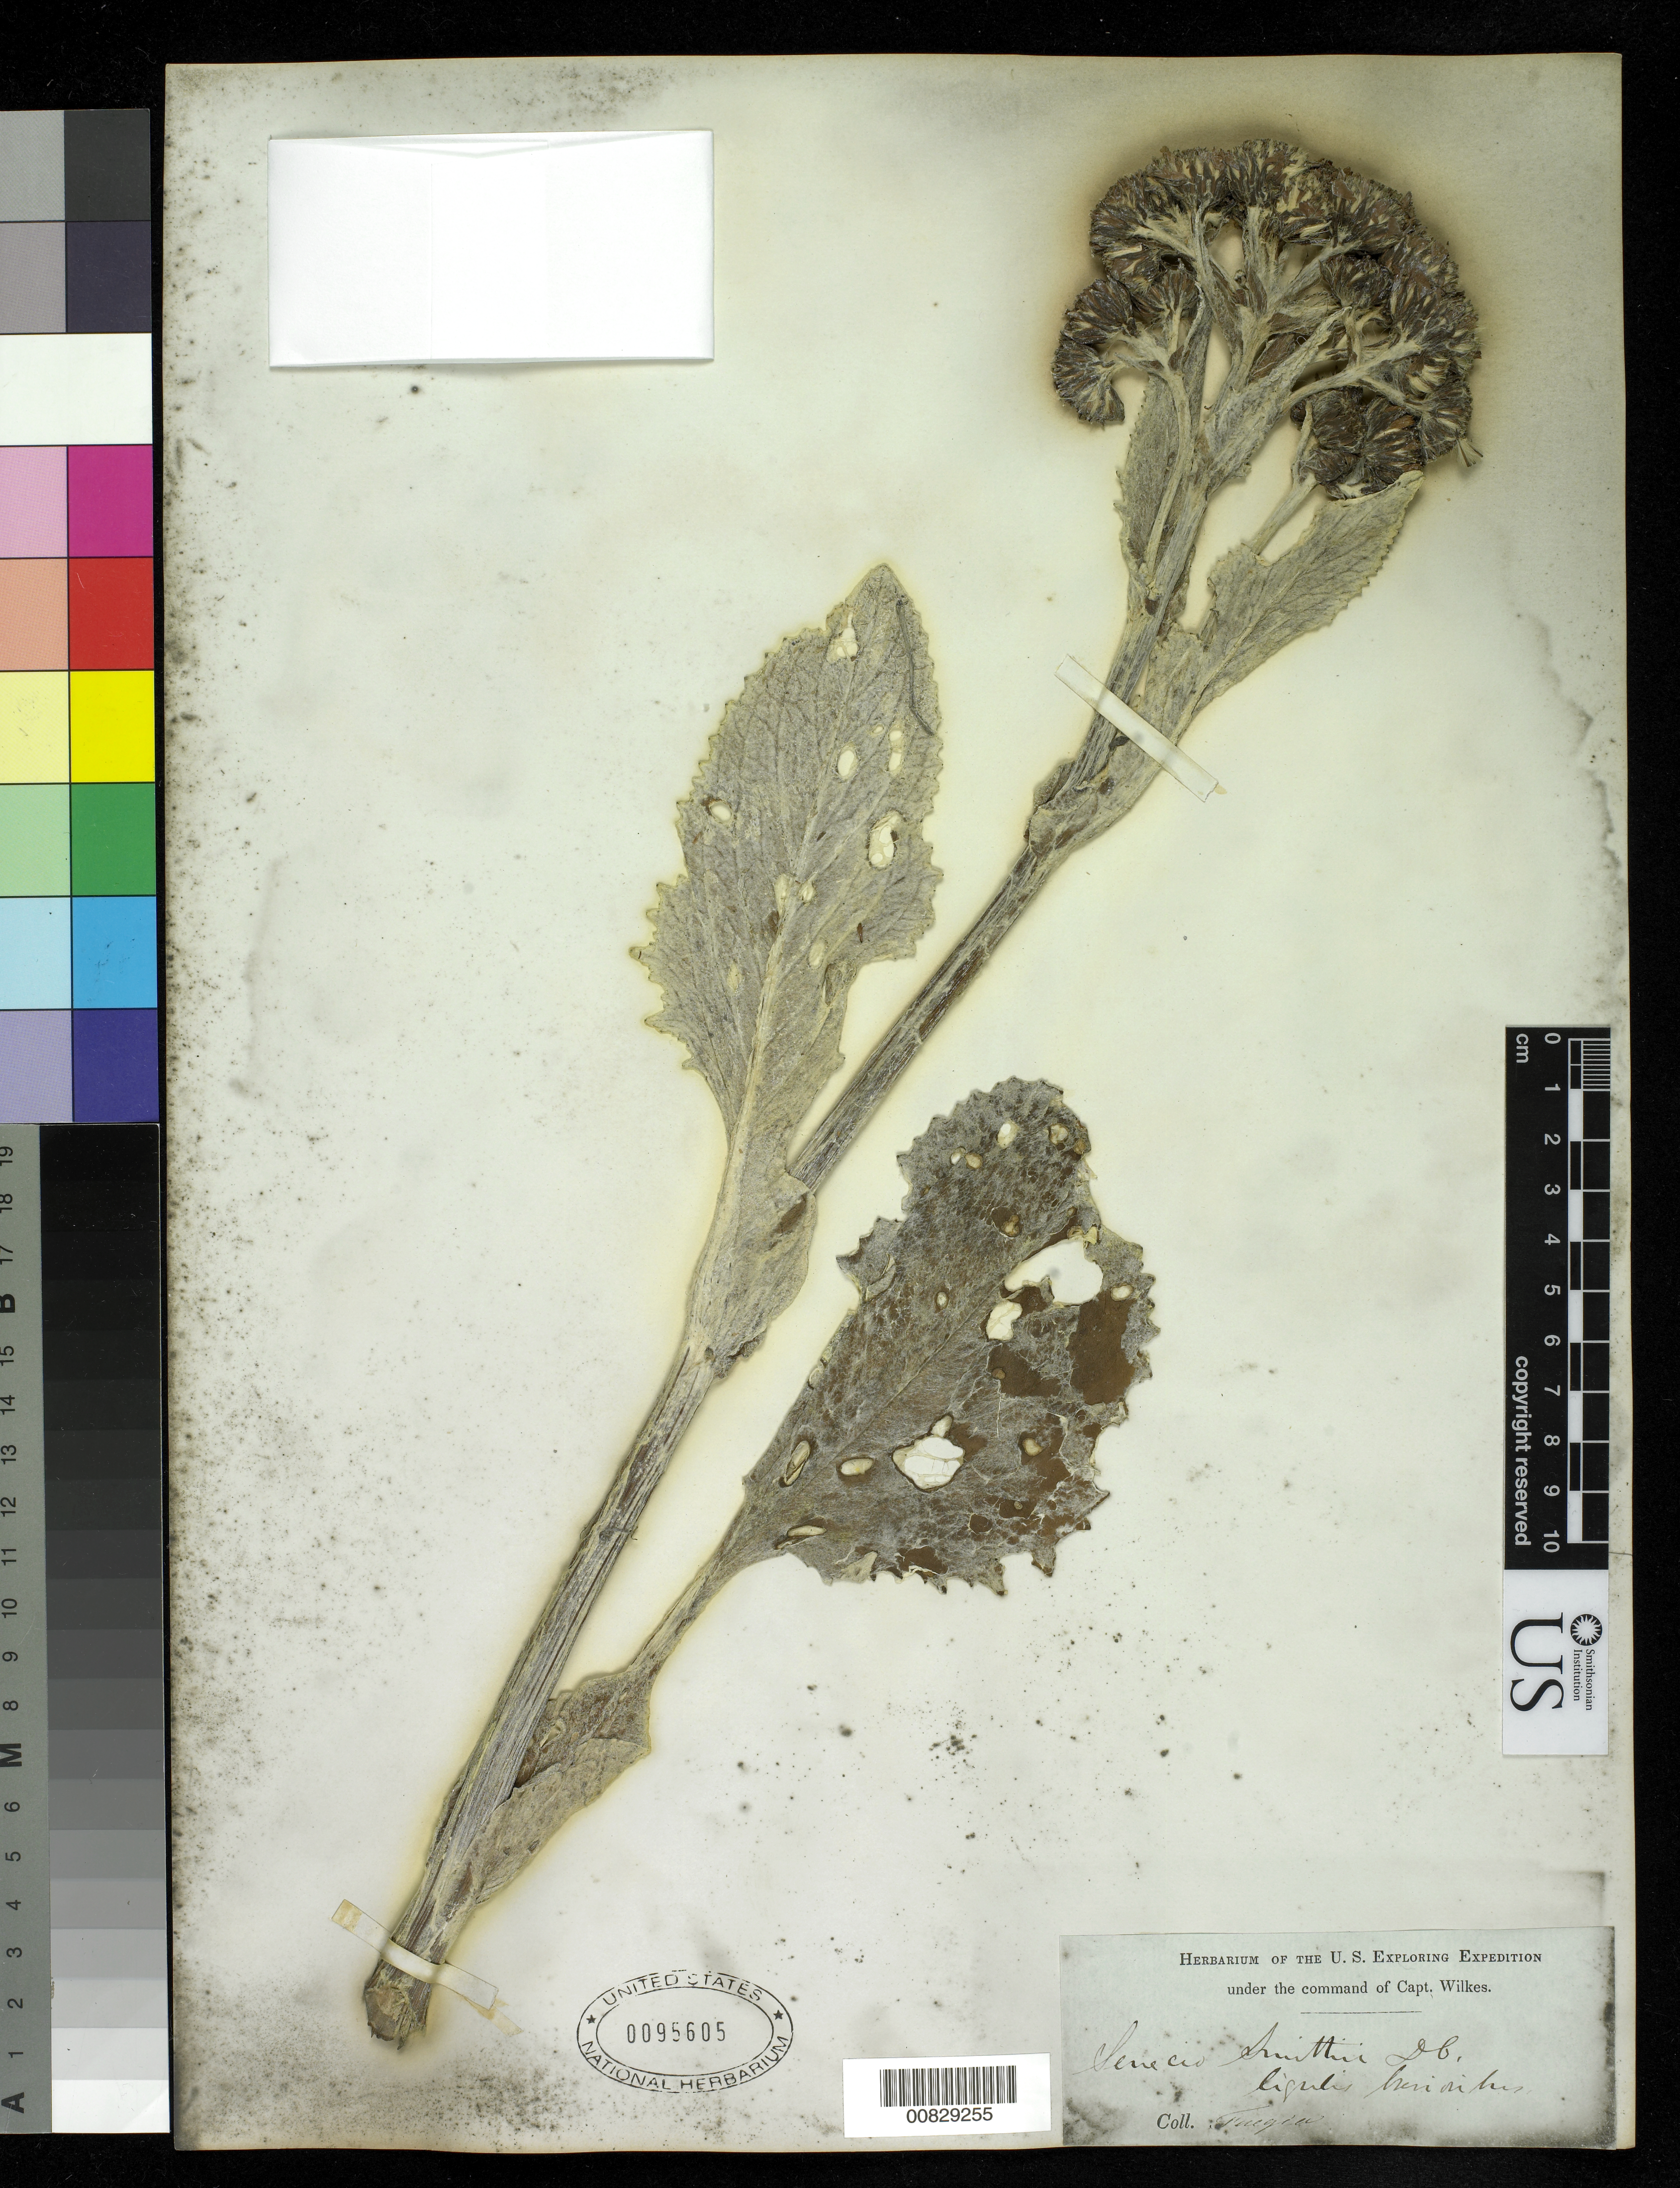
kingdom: Plantae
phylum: Tracheophyta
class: Magnoliopsida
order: Asterales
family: Asteraceae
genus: Senecio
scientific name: Senecio smithii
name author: DC.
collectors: Wilkes Explor. Exped.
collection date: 1838/1842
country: Argentina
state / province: Tierra del Fuego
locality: Fuegia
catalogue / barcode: US 95605